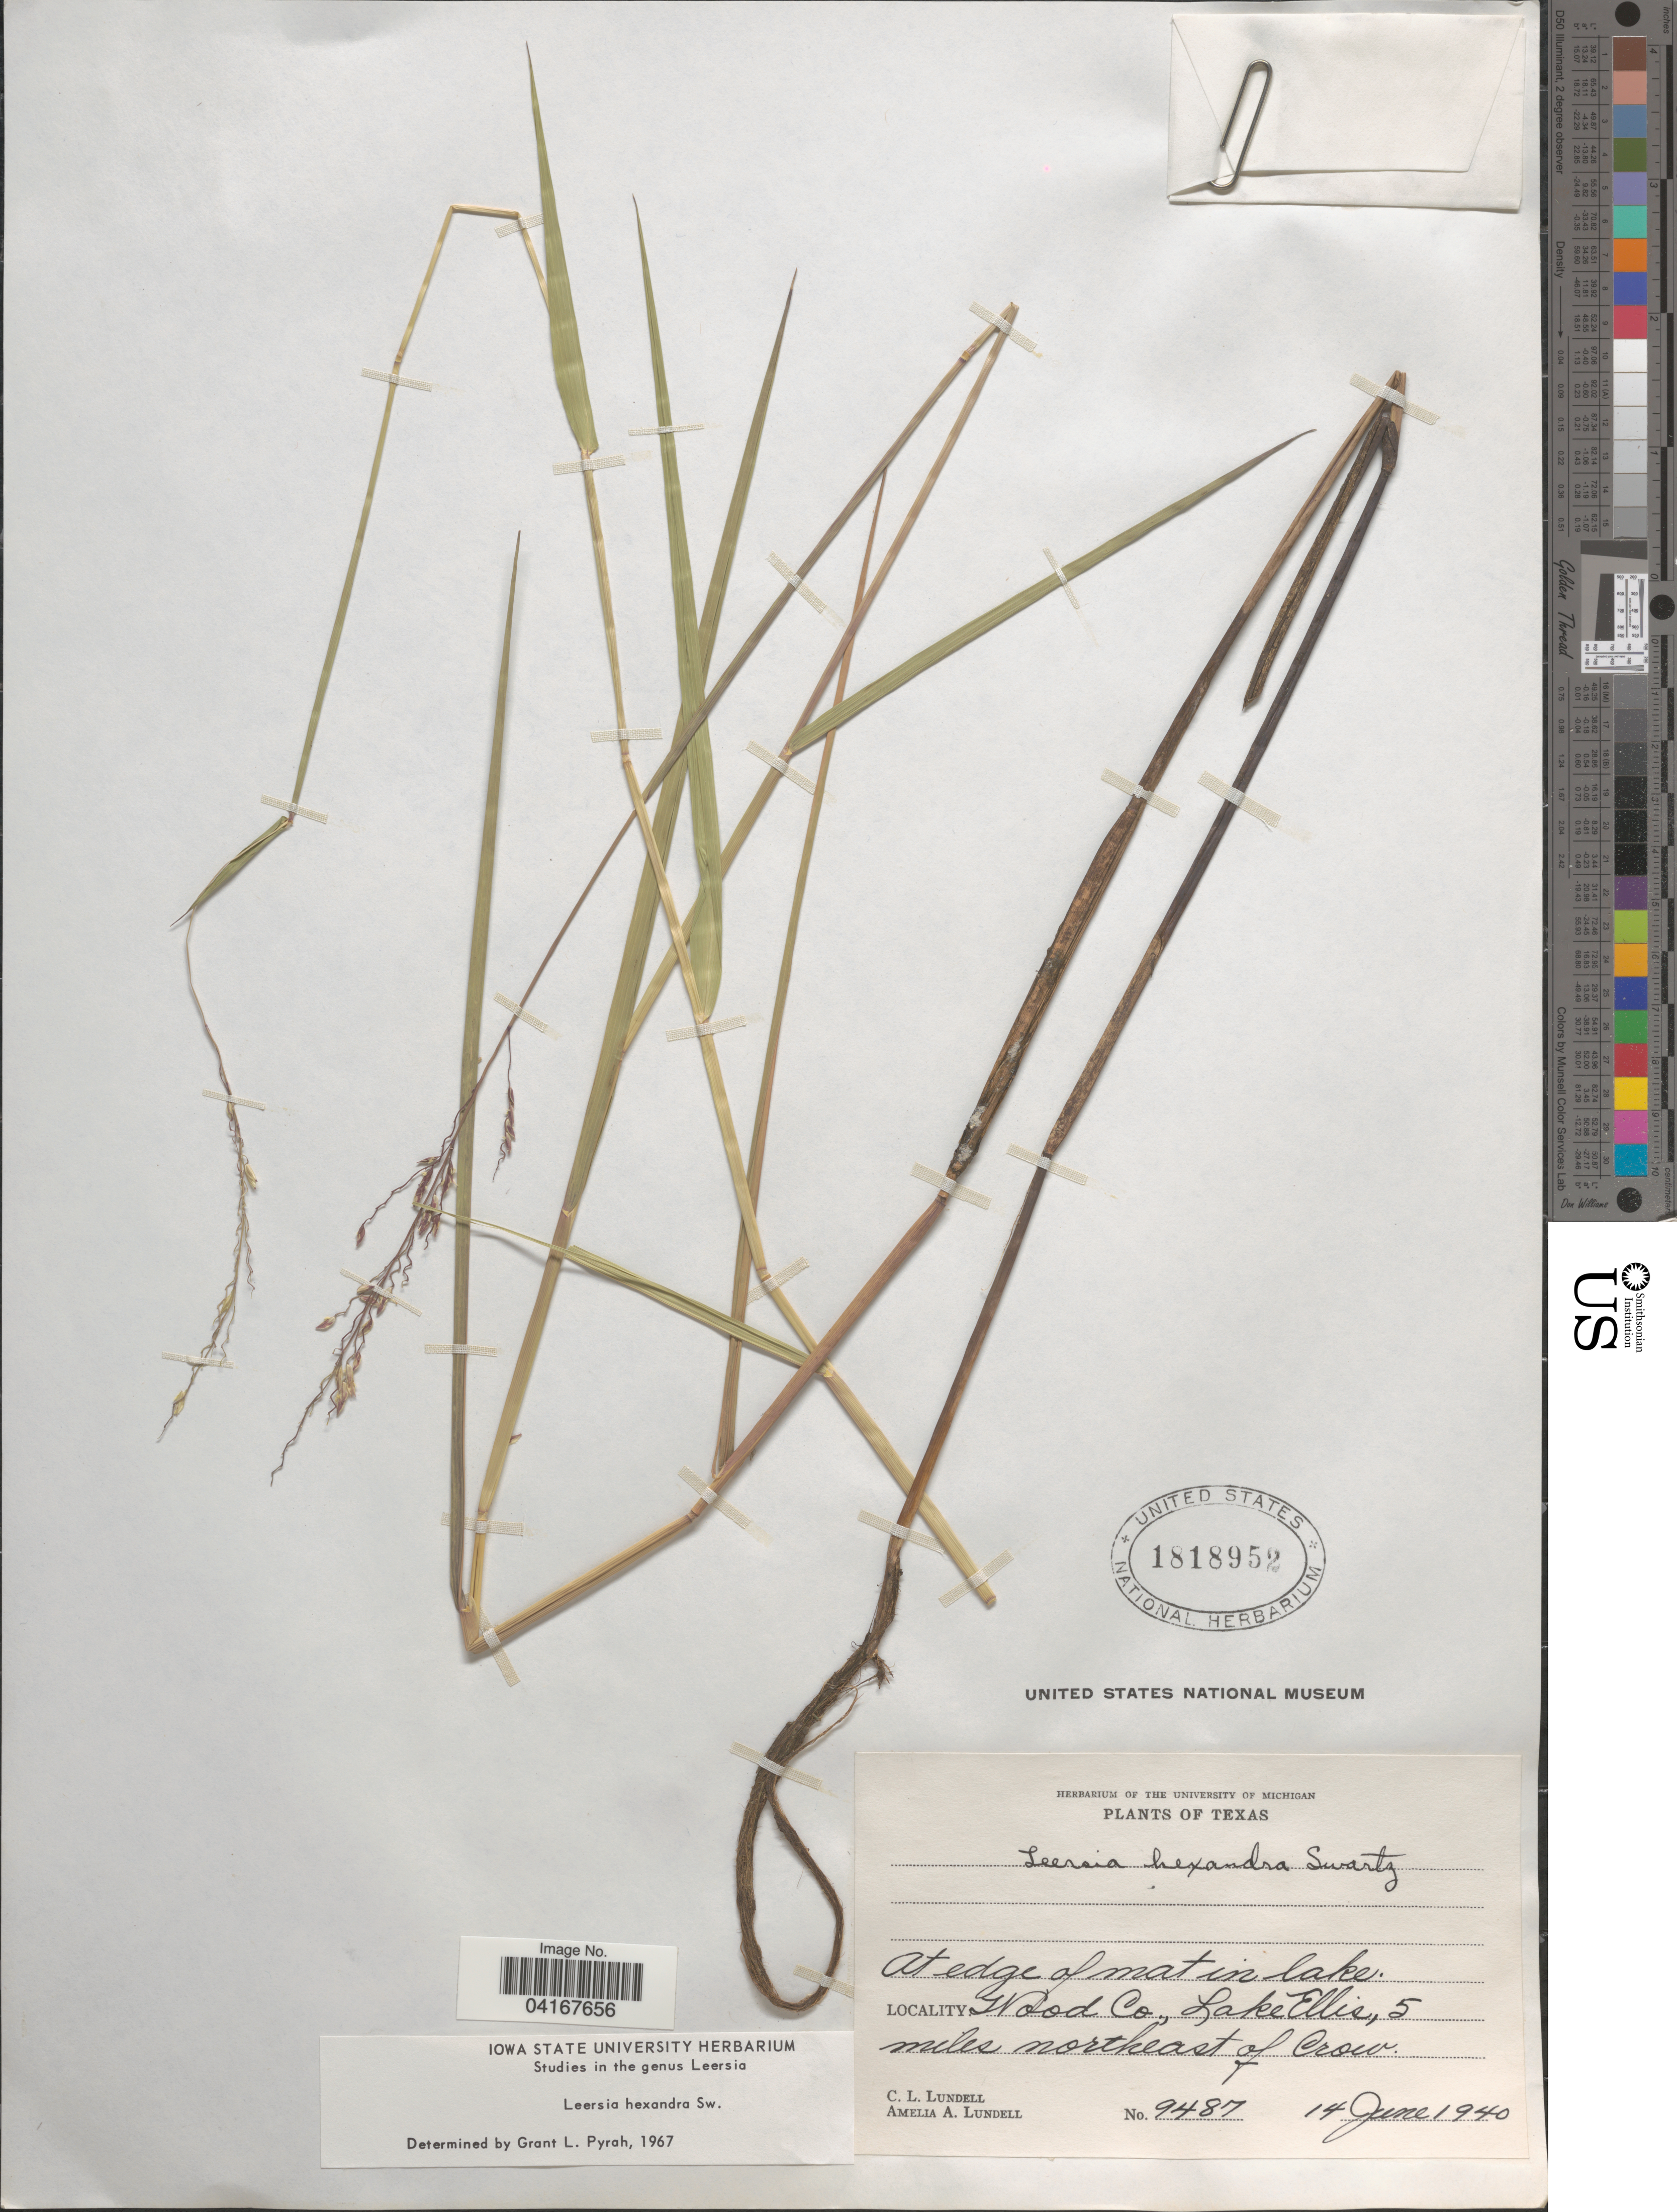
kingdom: Plantae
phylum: Tracheophyta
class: Liliopsida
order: Poales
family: Poaceae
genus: Leersia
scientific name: Leersia hexandra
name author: Sw.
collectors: C. L. Lundell & A. A. Lundell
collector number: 9487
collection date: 1940-06-14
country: United States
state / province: Texas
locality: Wood Co., Lake Ellis, 5 miles northeast of Crow.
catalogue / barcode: US 1818952